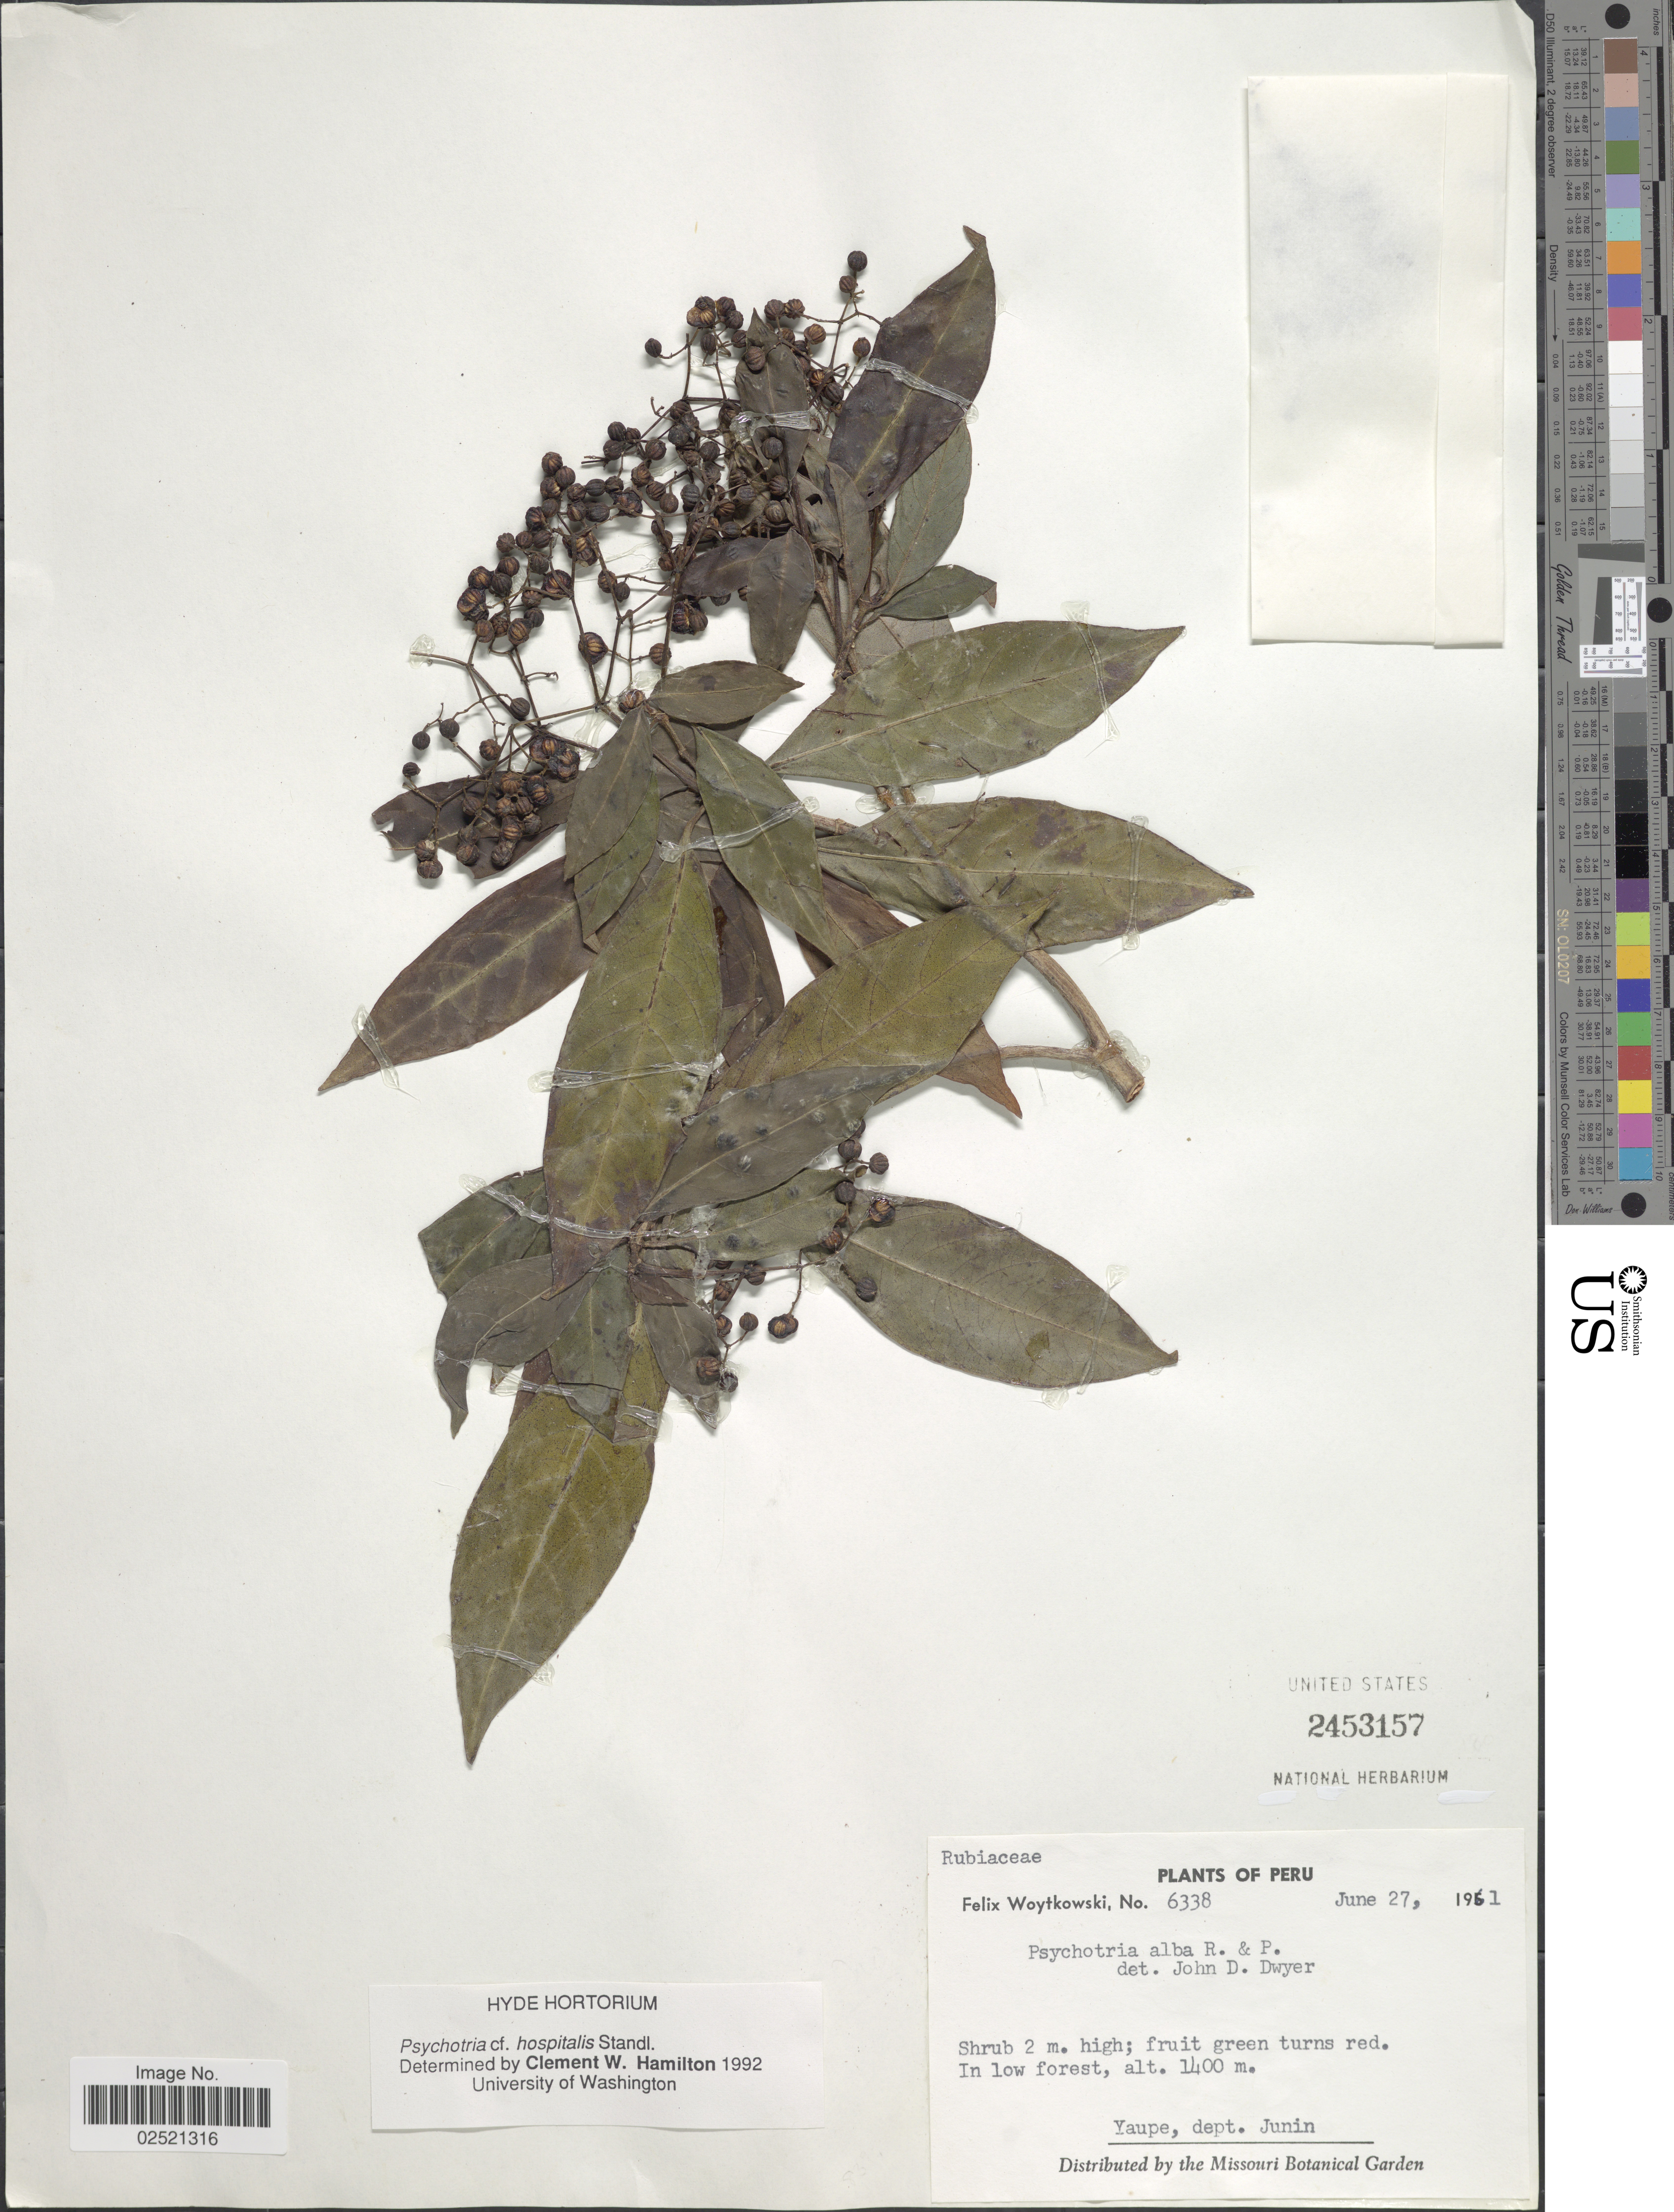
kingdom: Plantae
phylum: Tracheophyta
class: Magnoliopsida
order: Gentianales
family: Rubiaceae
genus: Psychotria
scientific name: Psychotria hospitalis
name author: Standl.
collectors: F. Woytkowski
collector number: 6338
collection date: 1961-06-27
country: Peru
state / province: Junín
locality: In low forest, Yaupe.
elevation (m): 1400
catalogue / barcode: US 2453157